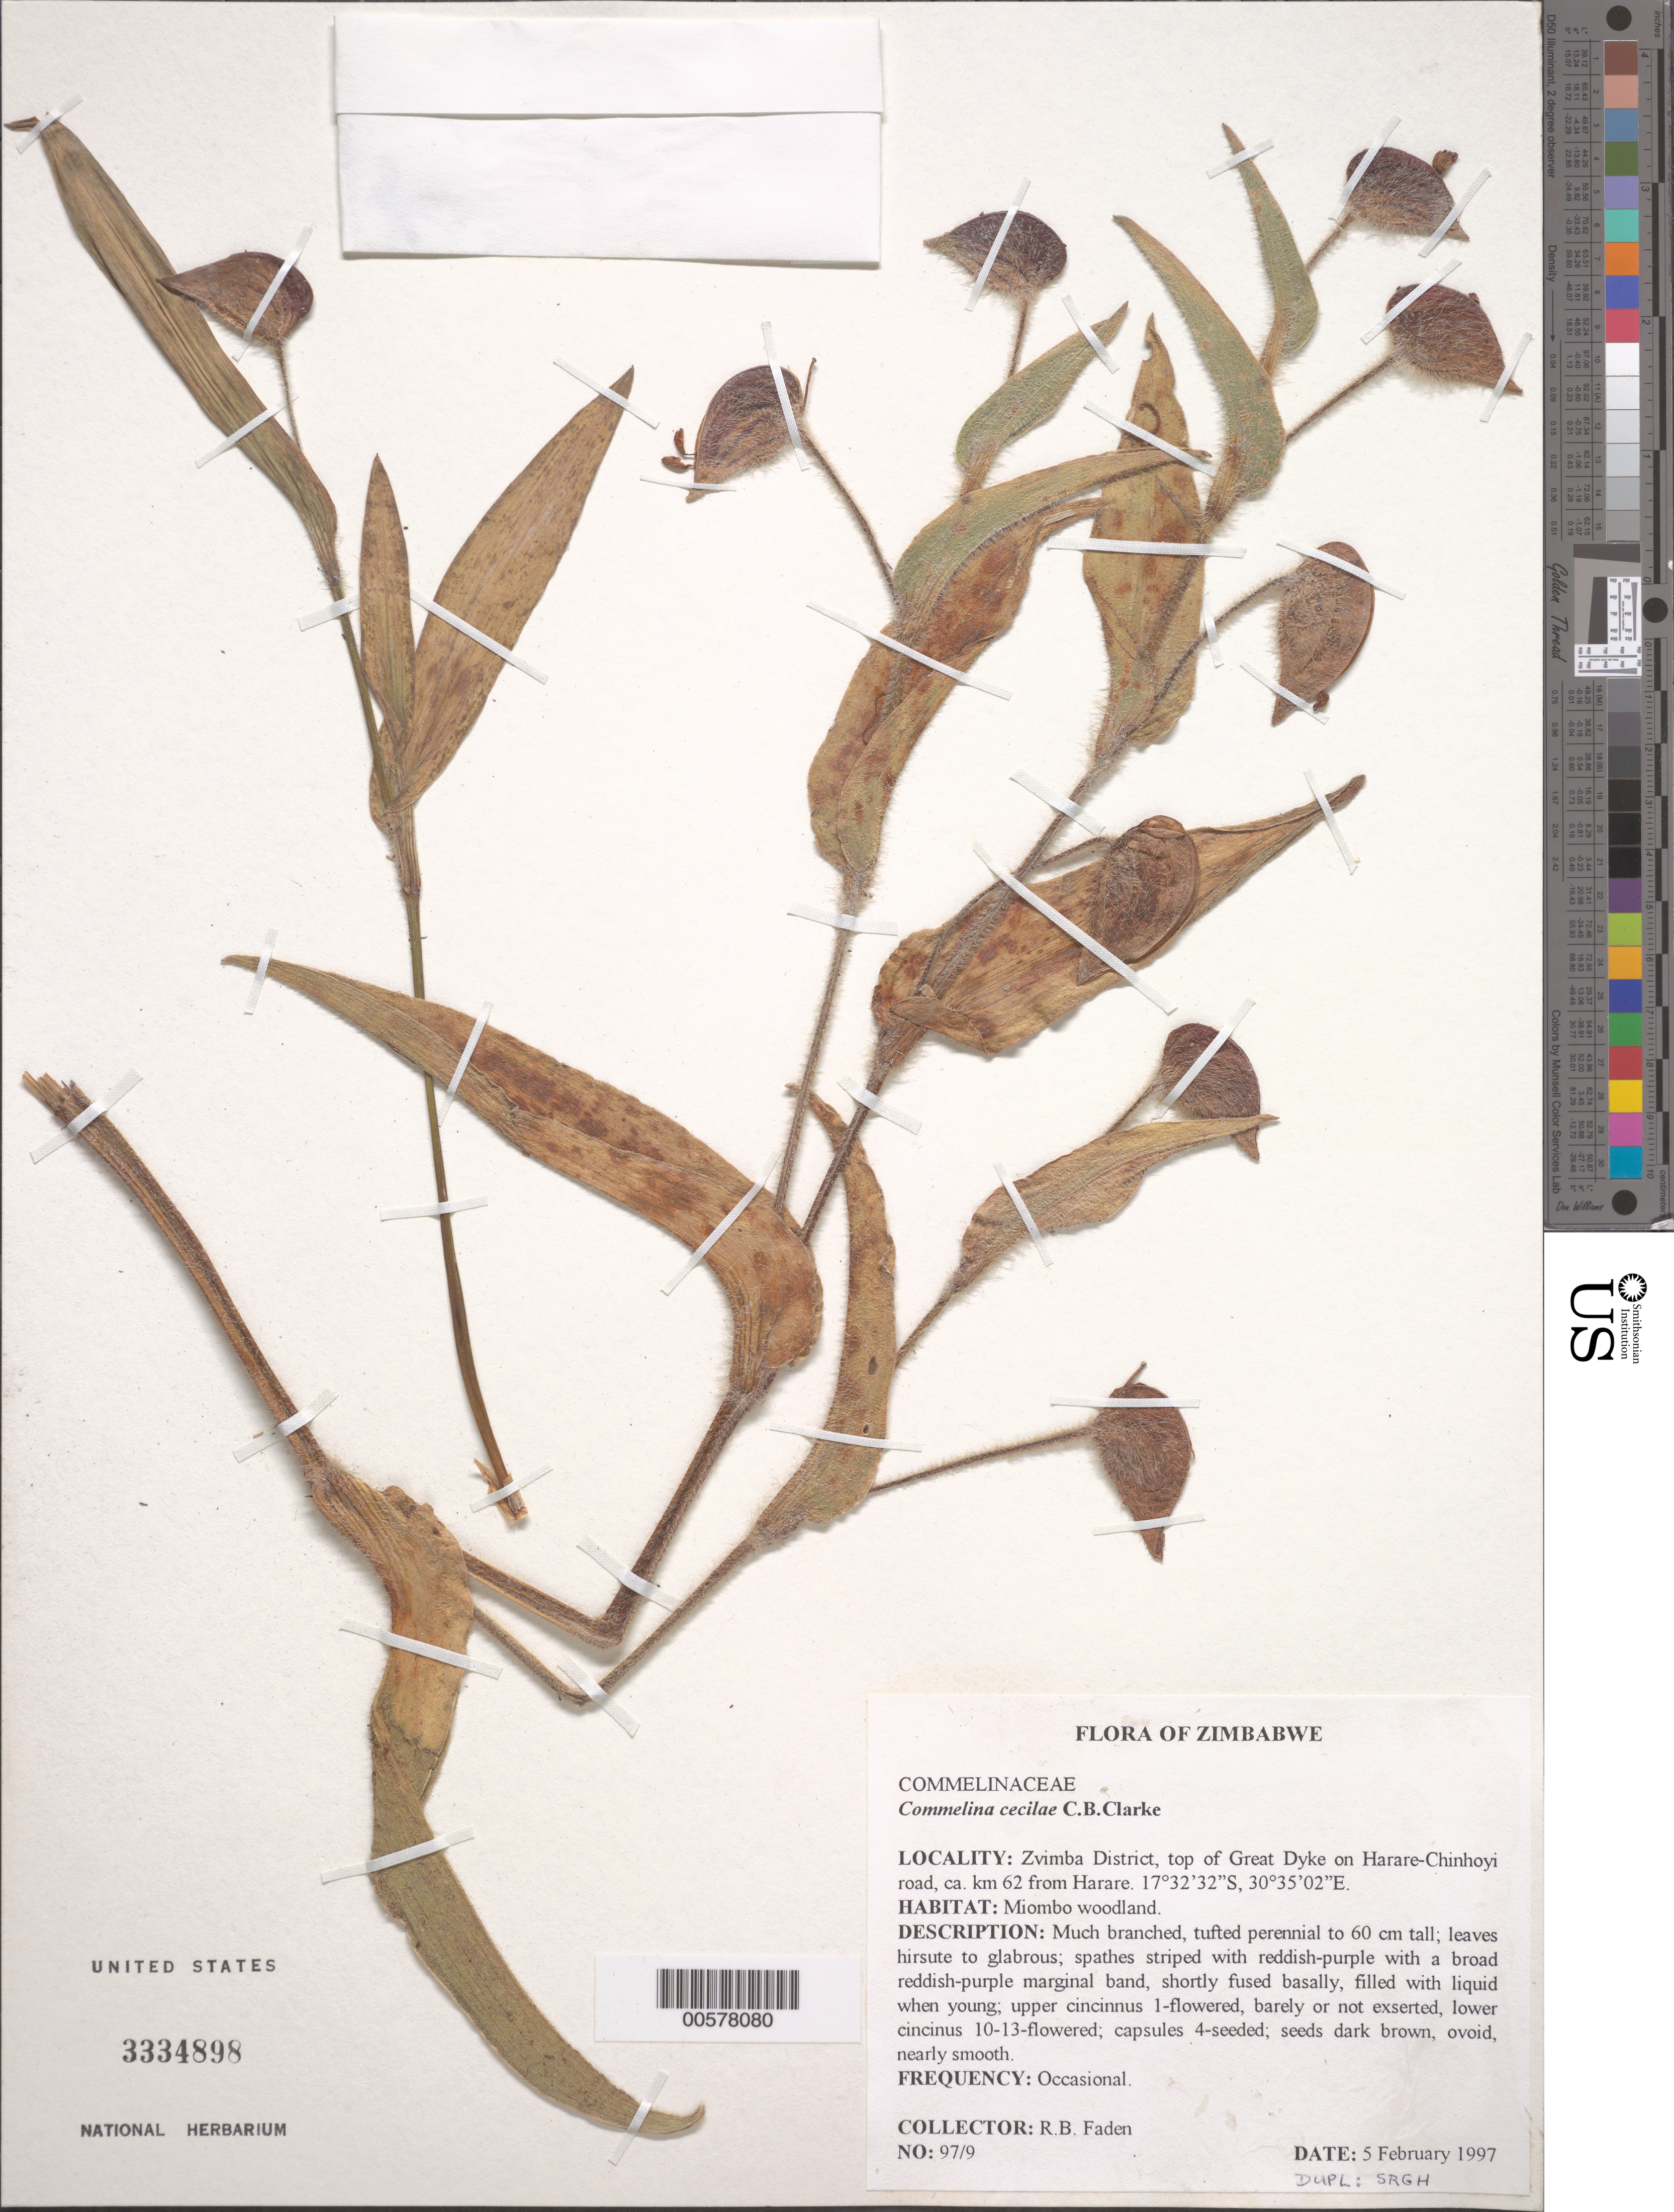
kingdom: Plantae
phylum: Tracheophyta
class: Liliopsida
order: Commelinales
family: Commelinaceae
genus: Commelina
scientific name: Commelina cecilae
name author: C.B. Clarke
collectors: R. B. Faden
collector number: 97/9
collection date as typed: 05 Feb 1997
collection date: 1997-02-05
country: Zimbabwe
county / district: Zvimba Dist.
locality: Top of great dyke on harare-chinhoyi road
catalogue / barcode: US 3334898